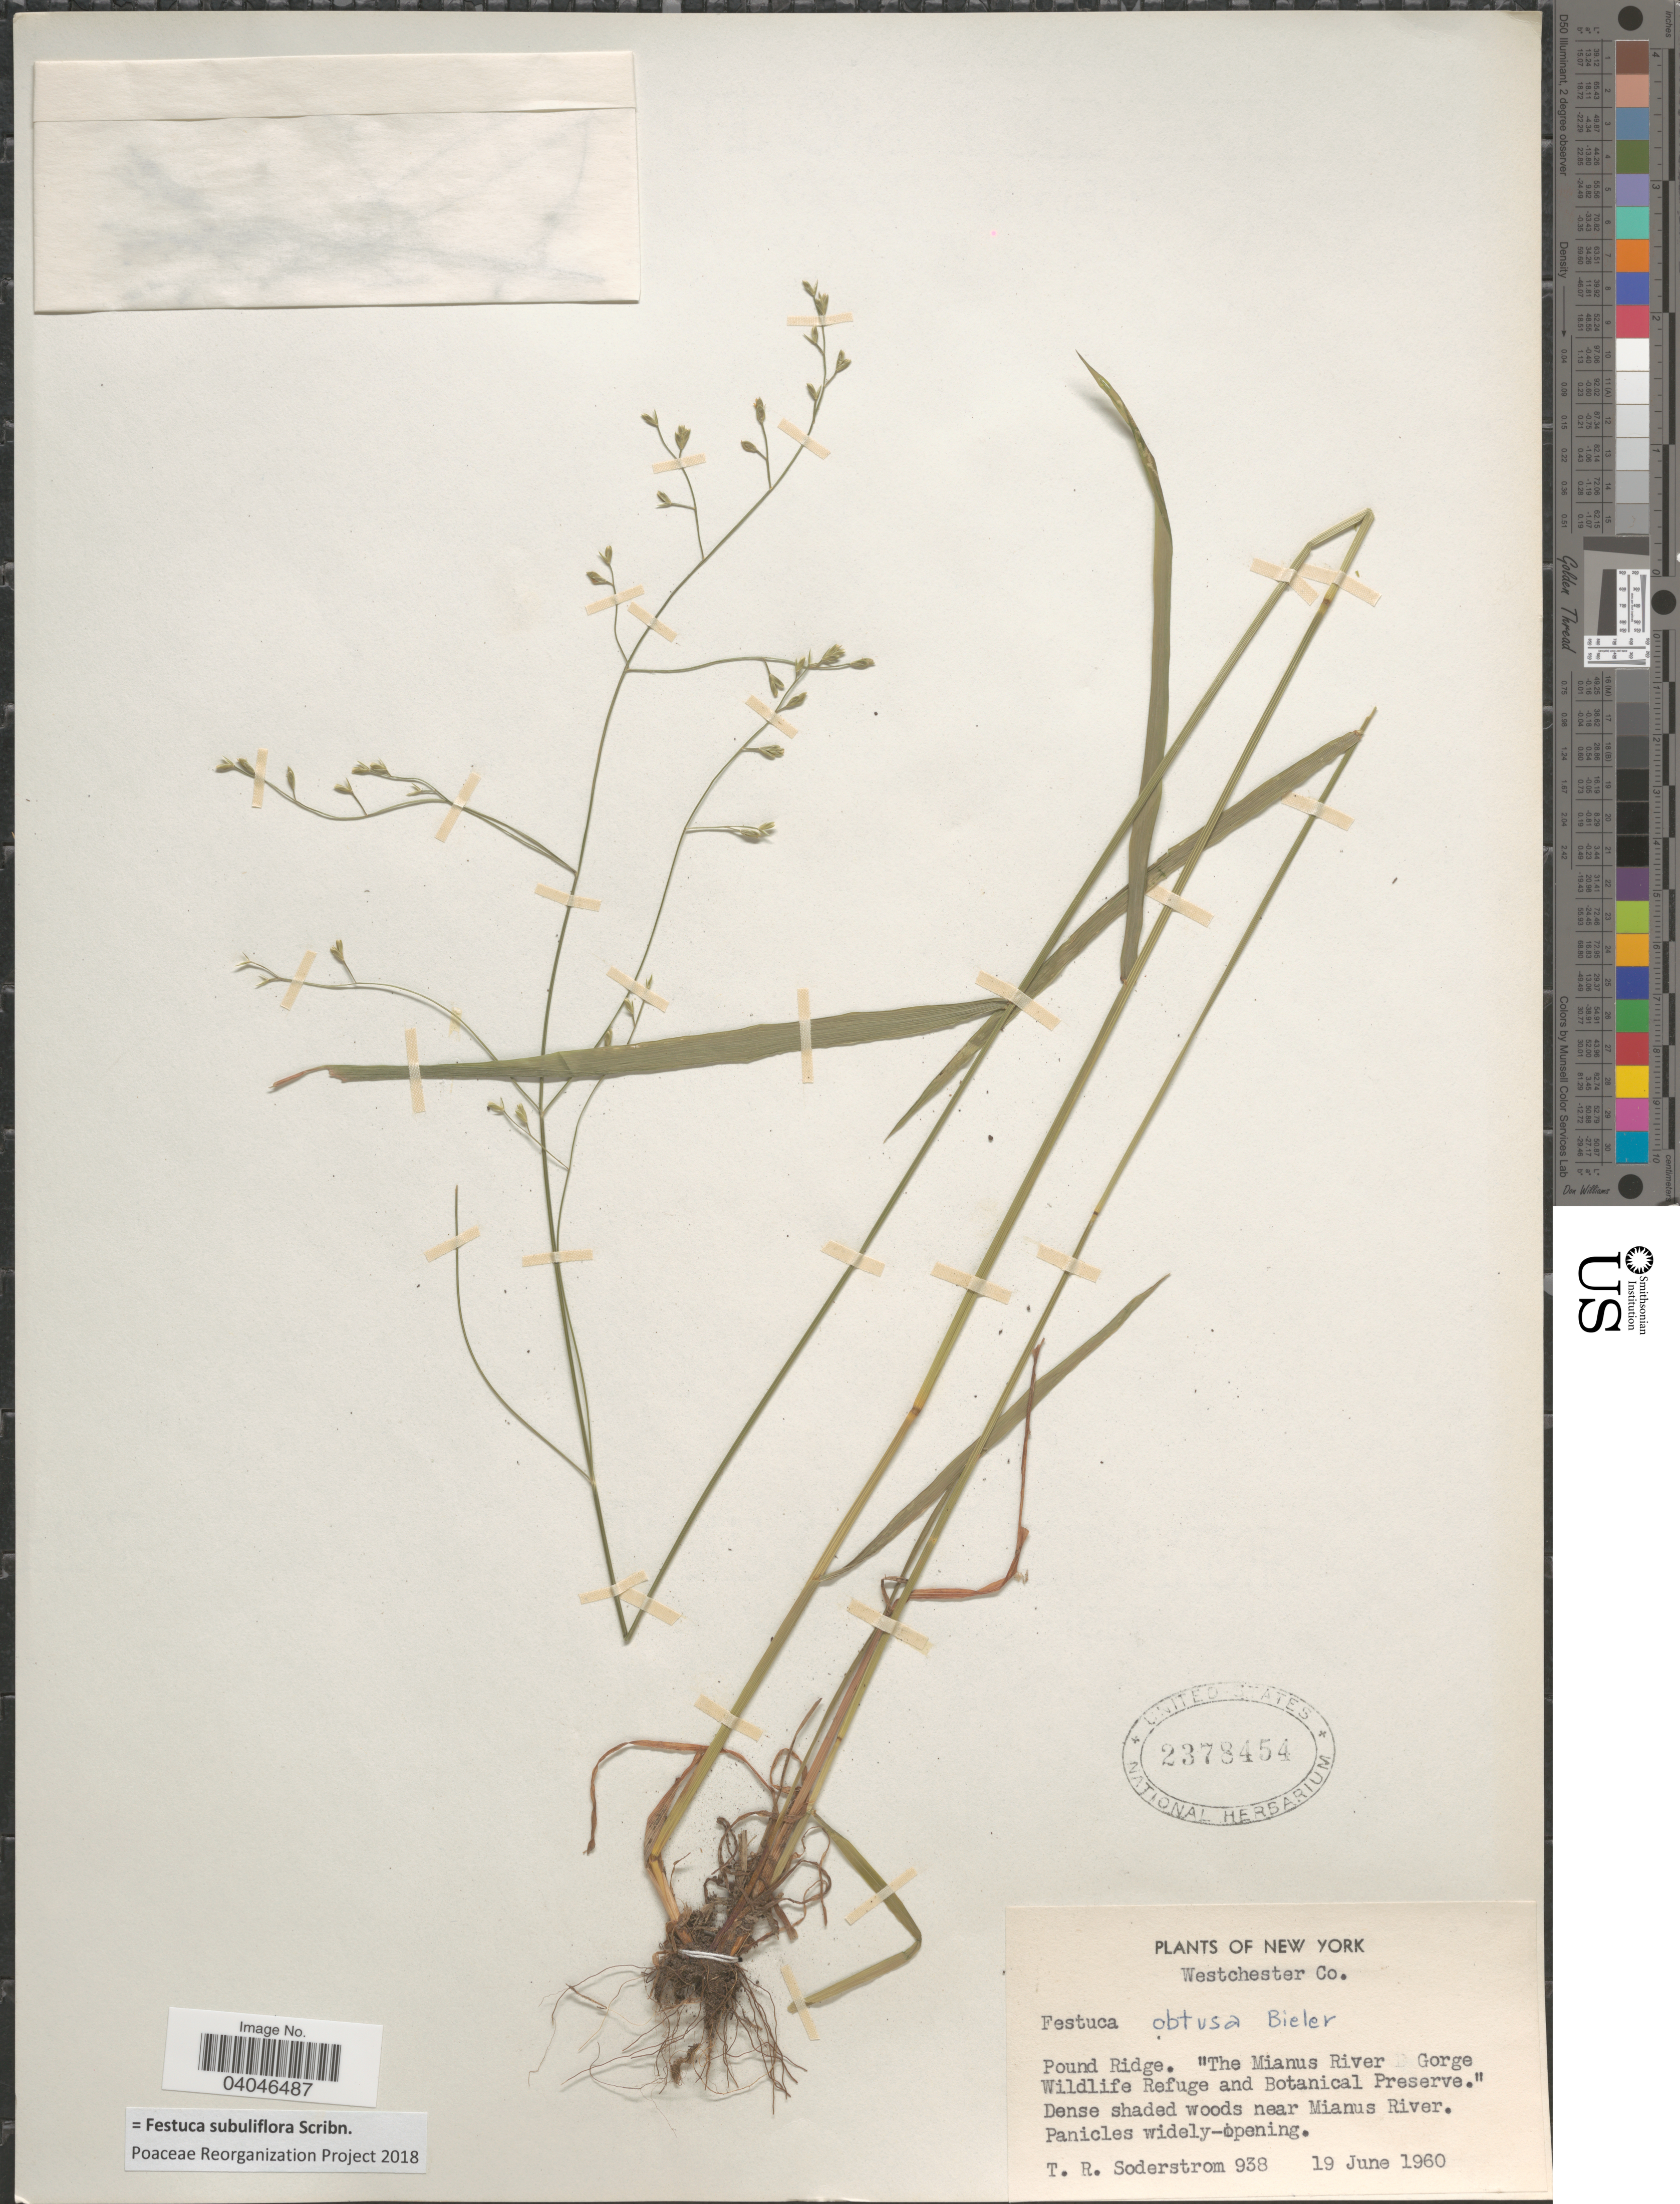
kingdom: Plantae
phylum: Tracheophyta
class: Liliopsida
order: Poales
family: Poaceae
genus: Festuca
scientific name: Festuca subuliflora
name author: Scribn.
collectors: T. R. Soderstrom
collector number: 938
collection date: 1960-06-19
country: United States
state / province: New York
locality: Westchester Co. Pound Ridge. "The Mianus River Gorge Wildlife Refuge and Botanical Preserve." Dense shaded woods near Mianus River.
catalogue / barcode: US 2378454